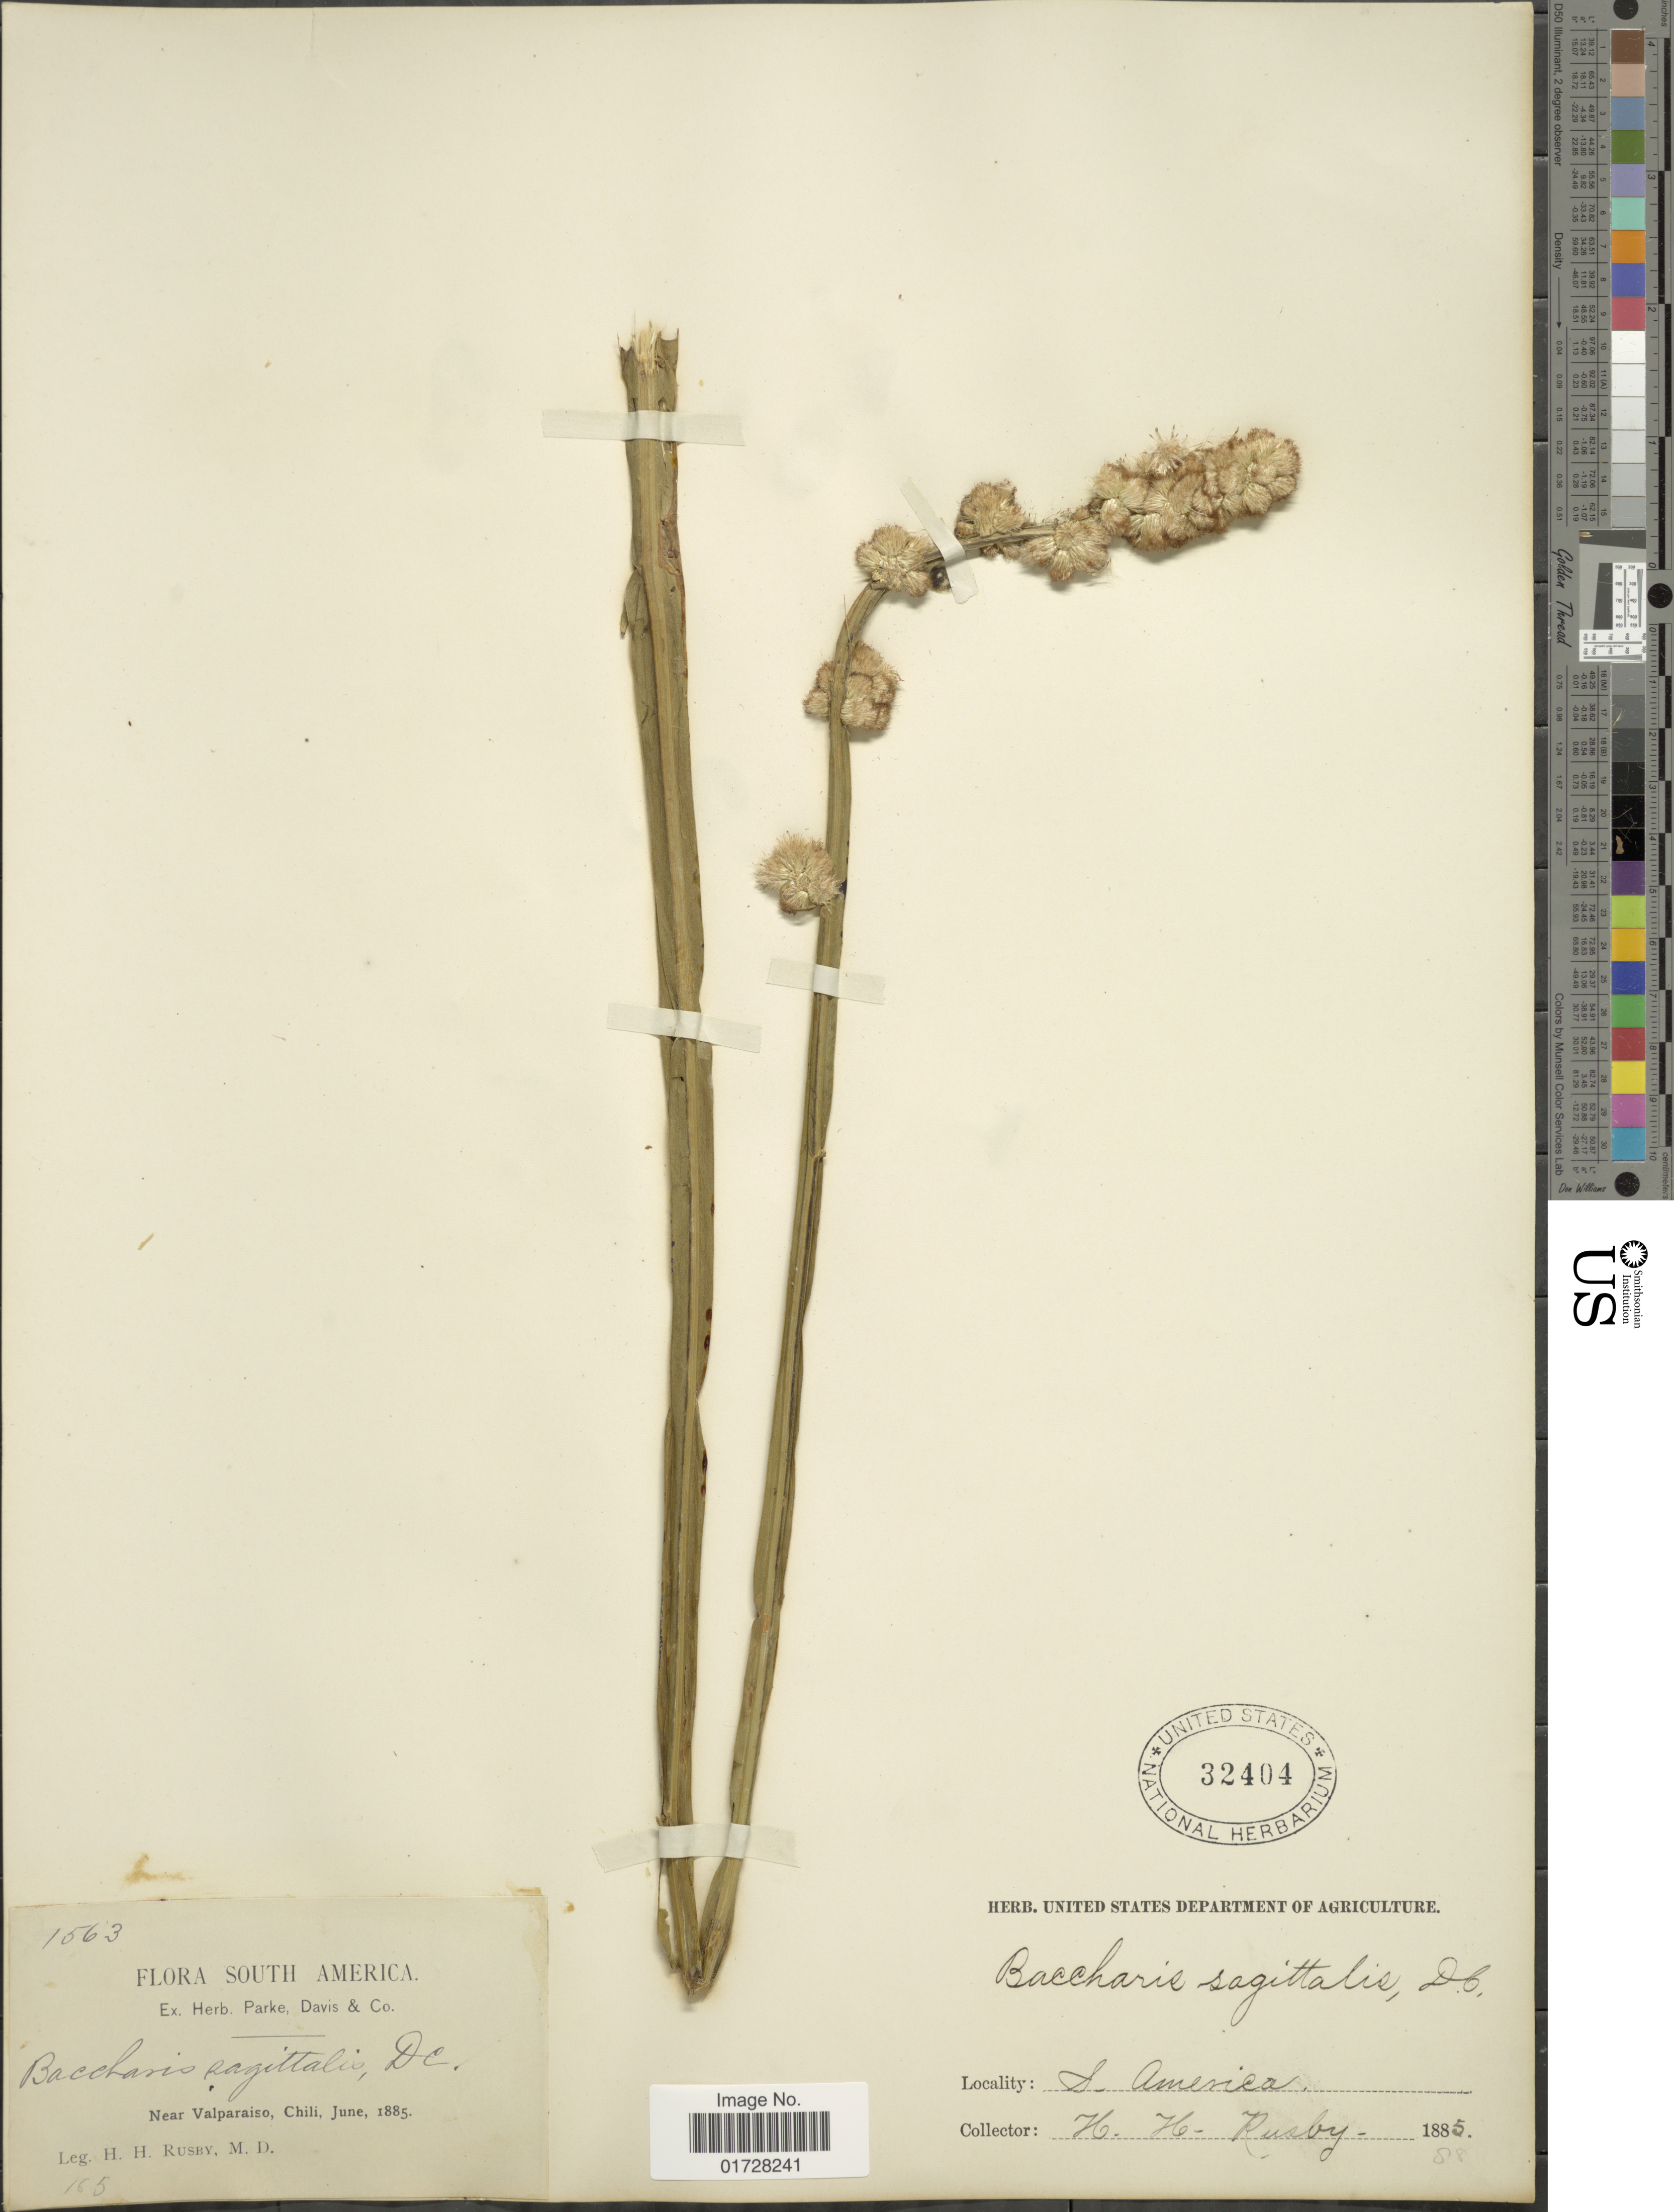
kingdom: Plantae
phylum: Tracheophyta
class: Magnoliopsida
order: Asterales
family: Asteraceae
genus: Baccharis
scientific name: Baccharis sagittalis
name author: (Less.) DC.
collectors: H. H. Rusby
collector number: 1563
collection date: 1885-06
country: Chile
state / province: Valparaíso (V)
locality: South America, near Valparaiso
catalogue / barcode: US 32404